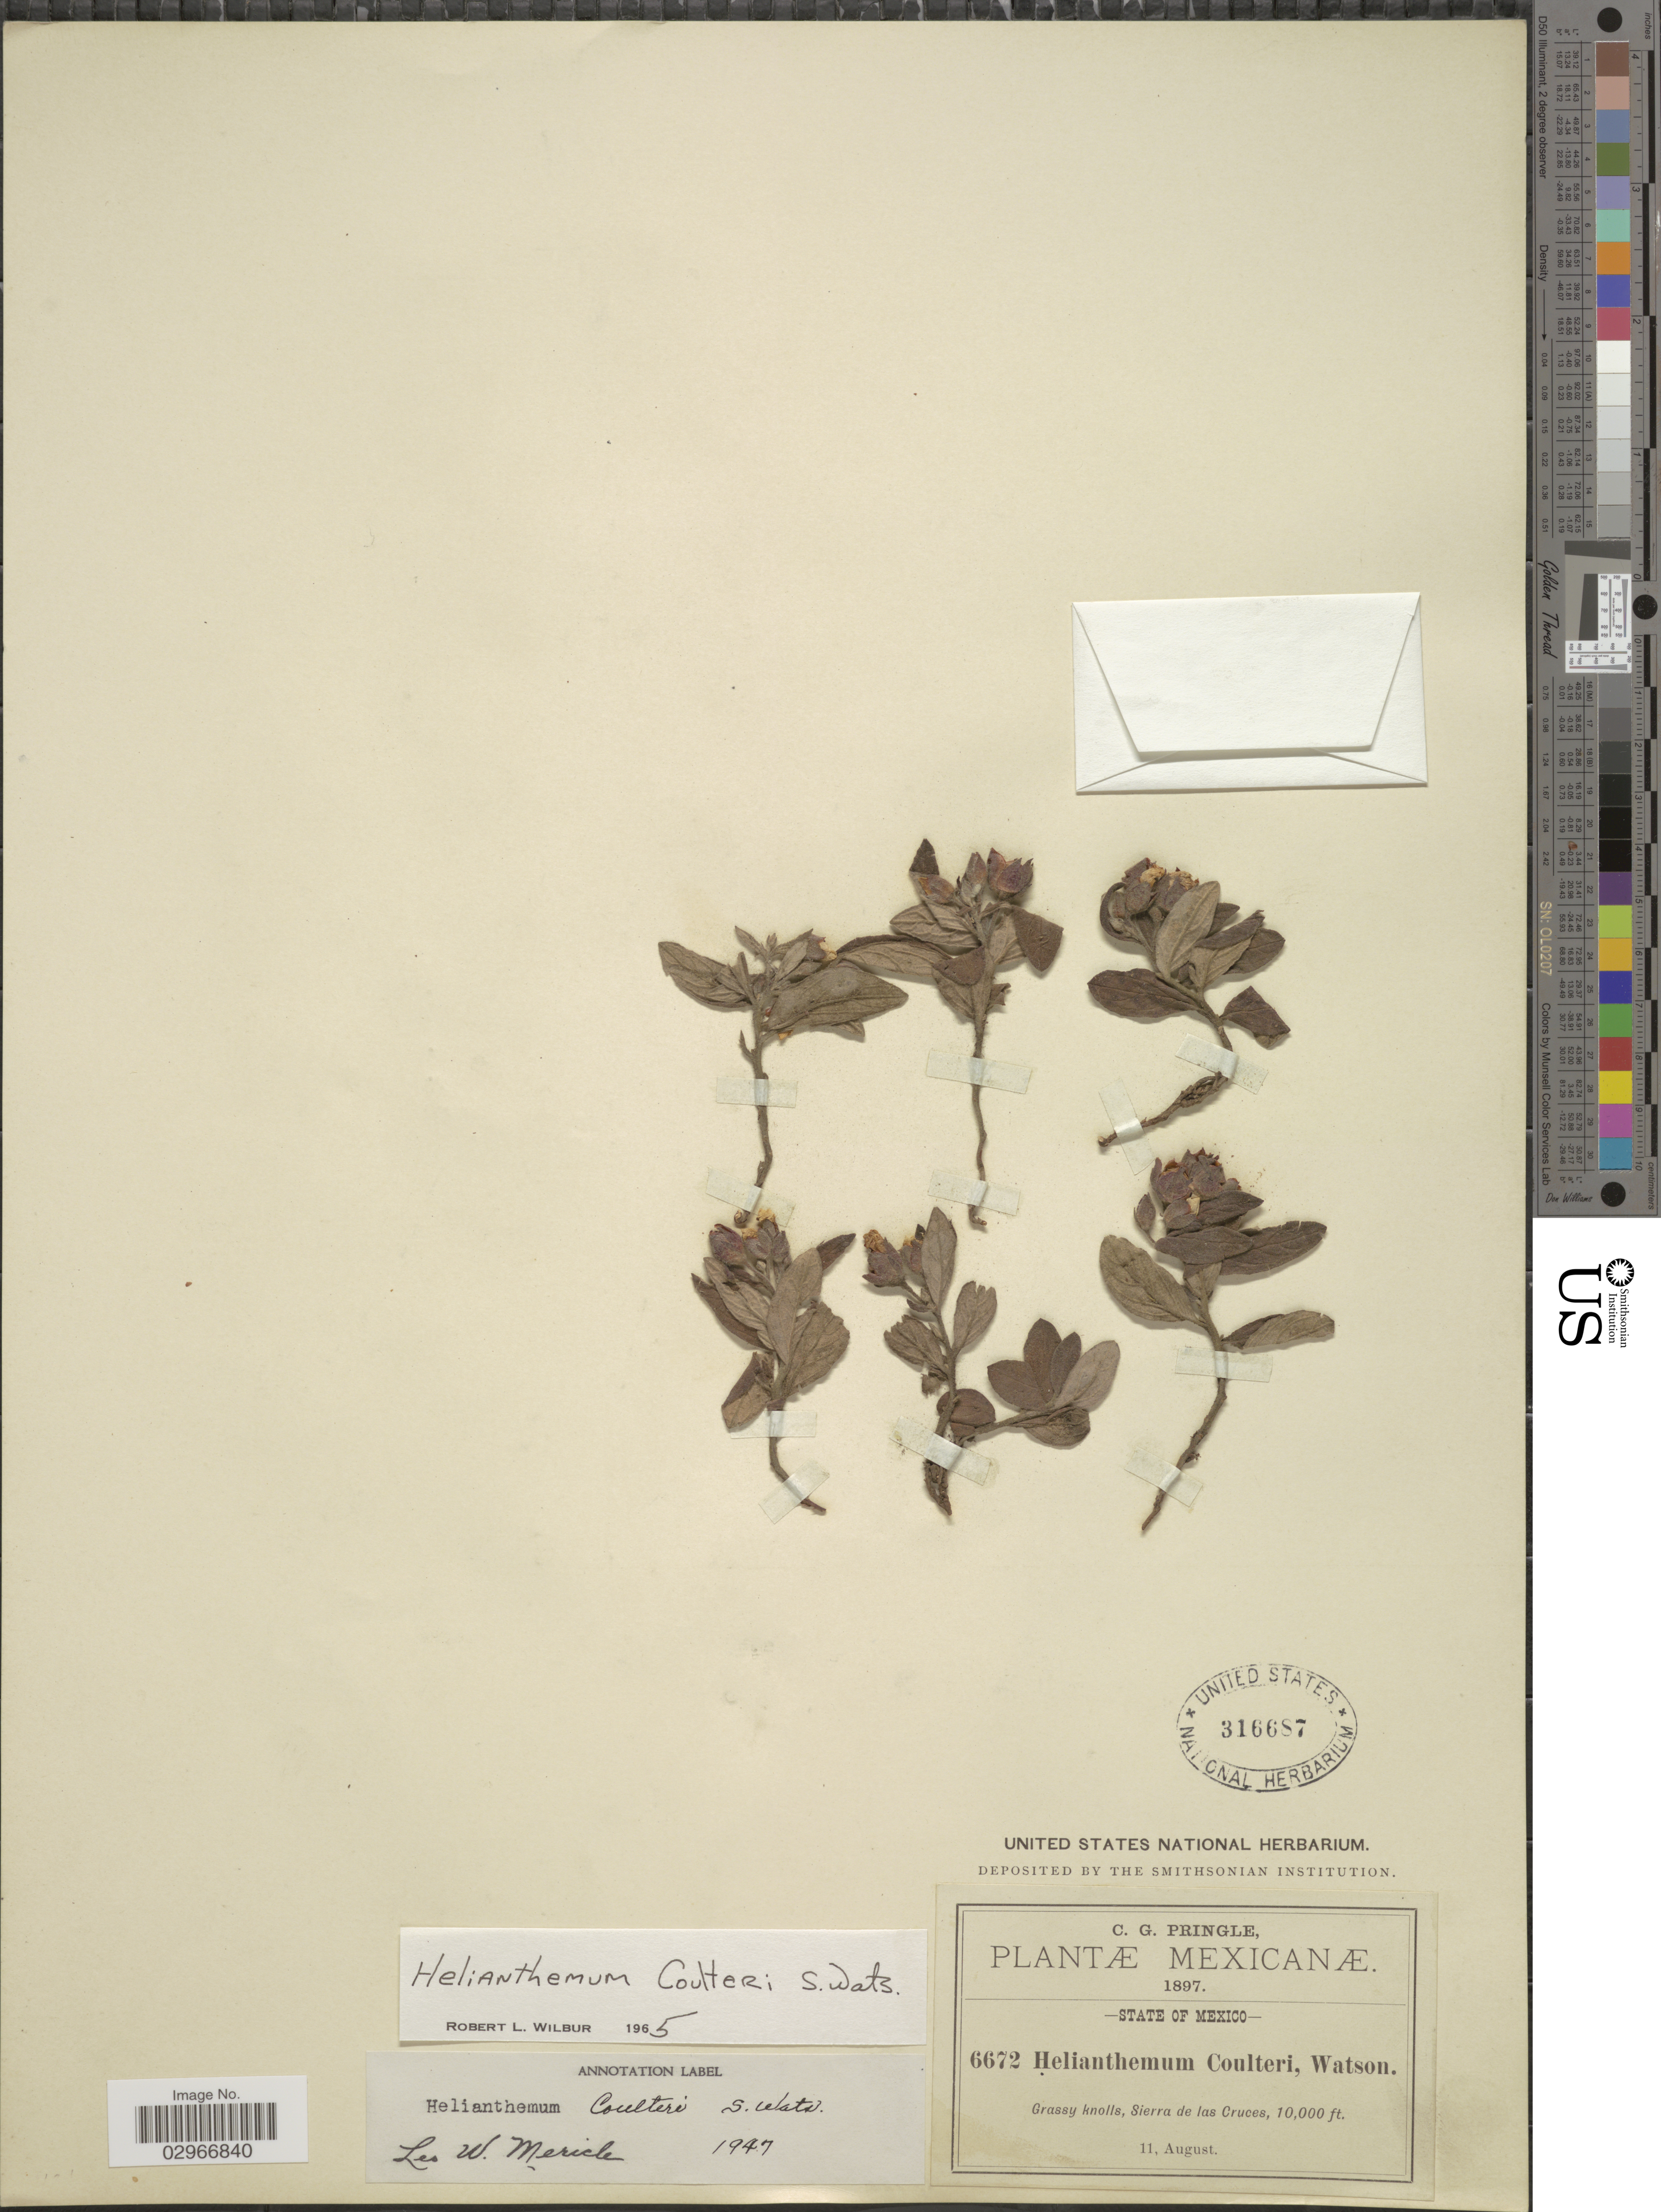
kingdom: Plantae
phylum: Tracheophyta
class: Magnoliopsida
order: Malvales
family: Cistaceae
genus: Helianthemum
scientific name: Helianthemum coulteri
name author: S. Watson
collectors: C. G. Pringle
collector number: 6672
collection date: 1897-08-11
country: Mexico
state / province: México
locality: Sierra de las Cruces.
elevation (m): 3048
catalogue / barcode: US 316687